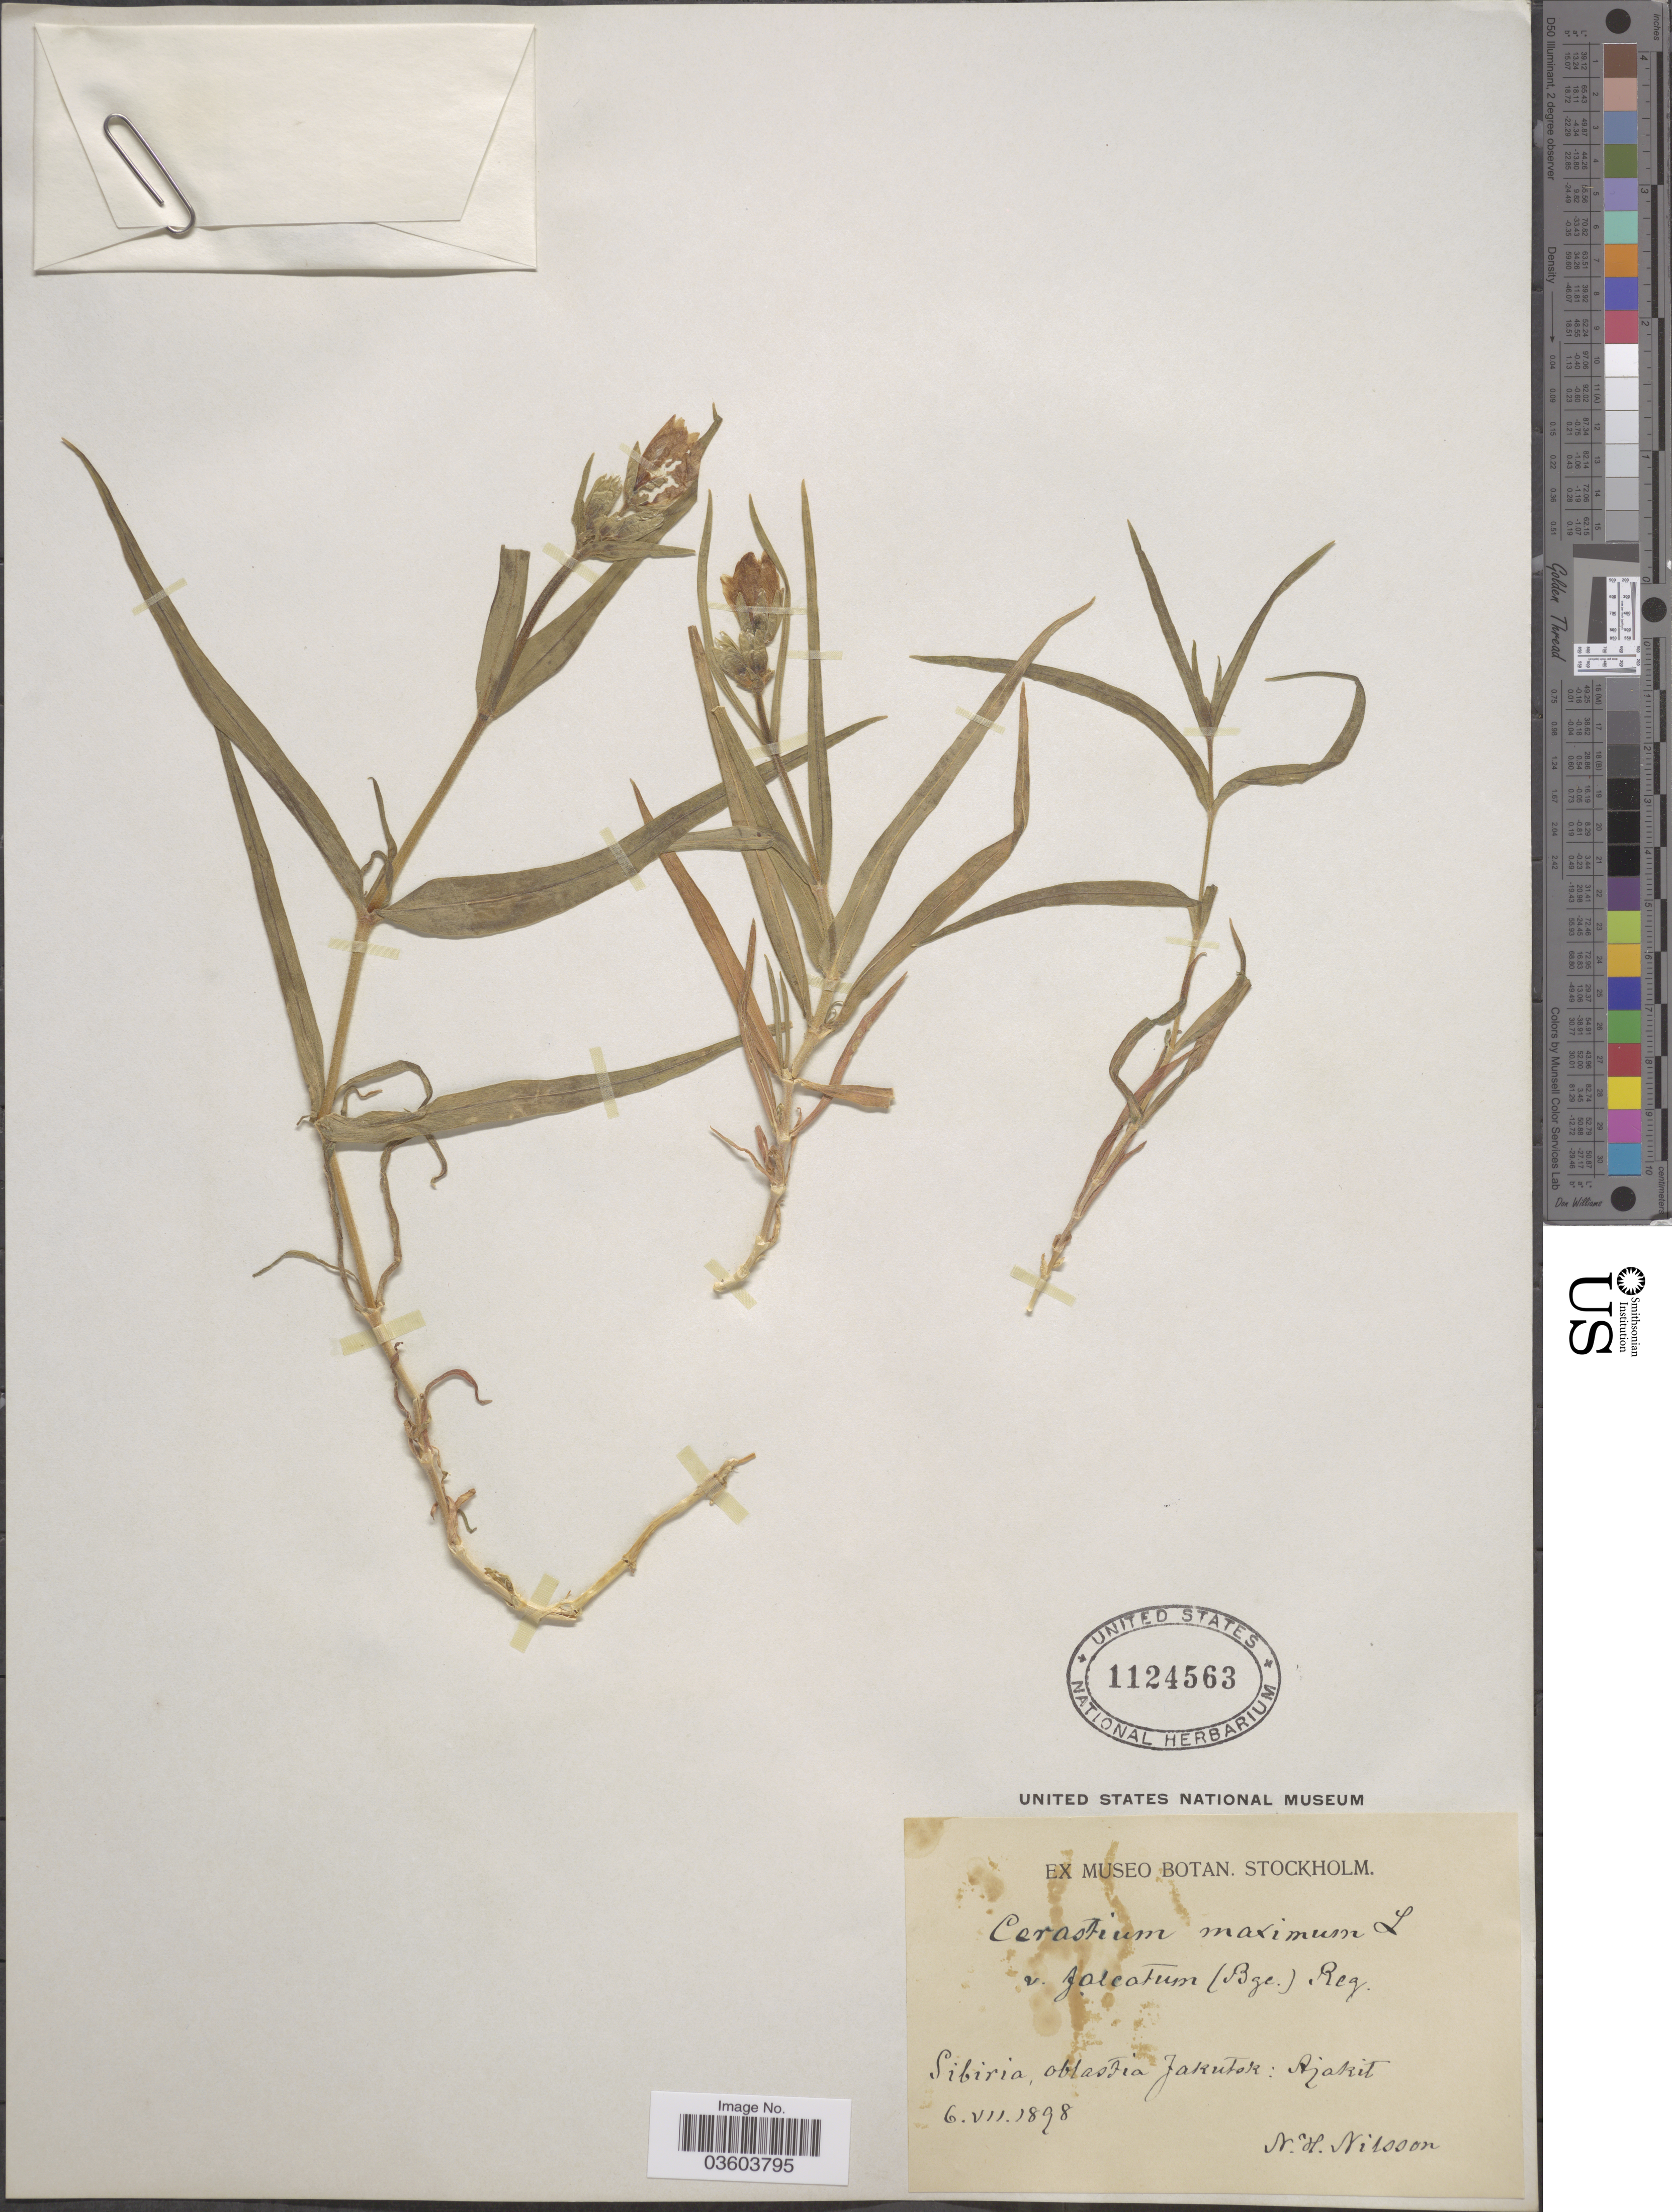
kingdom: Plantae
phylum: Tracheophyta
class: Magnoliopsida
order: Caryophyllales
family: Caryophyllaceae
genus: Cerastium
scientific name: Cerastium maximum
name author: L.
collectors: N. H. Nilsson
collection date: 1898-07-06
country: Russian Federation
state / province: Sakha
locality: Sibiria, Oblastia Jakutsk: Ajakit.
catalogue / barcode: US 1124563